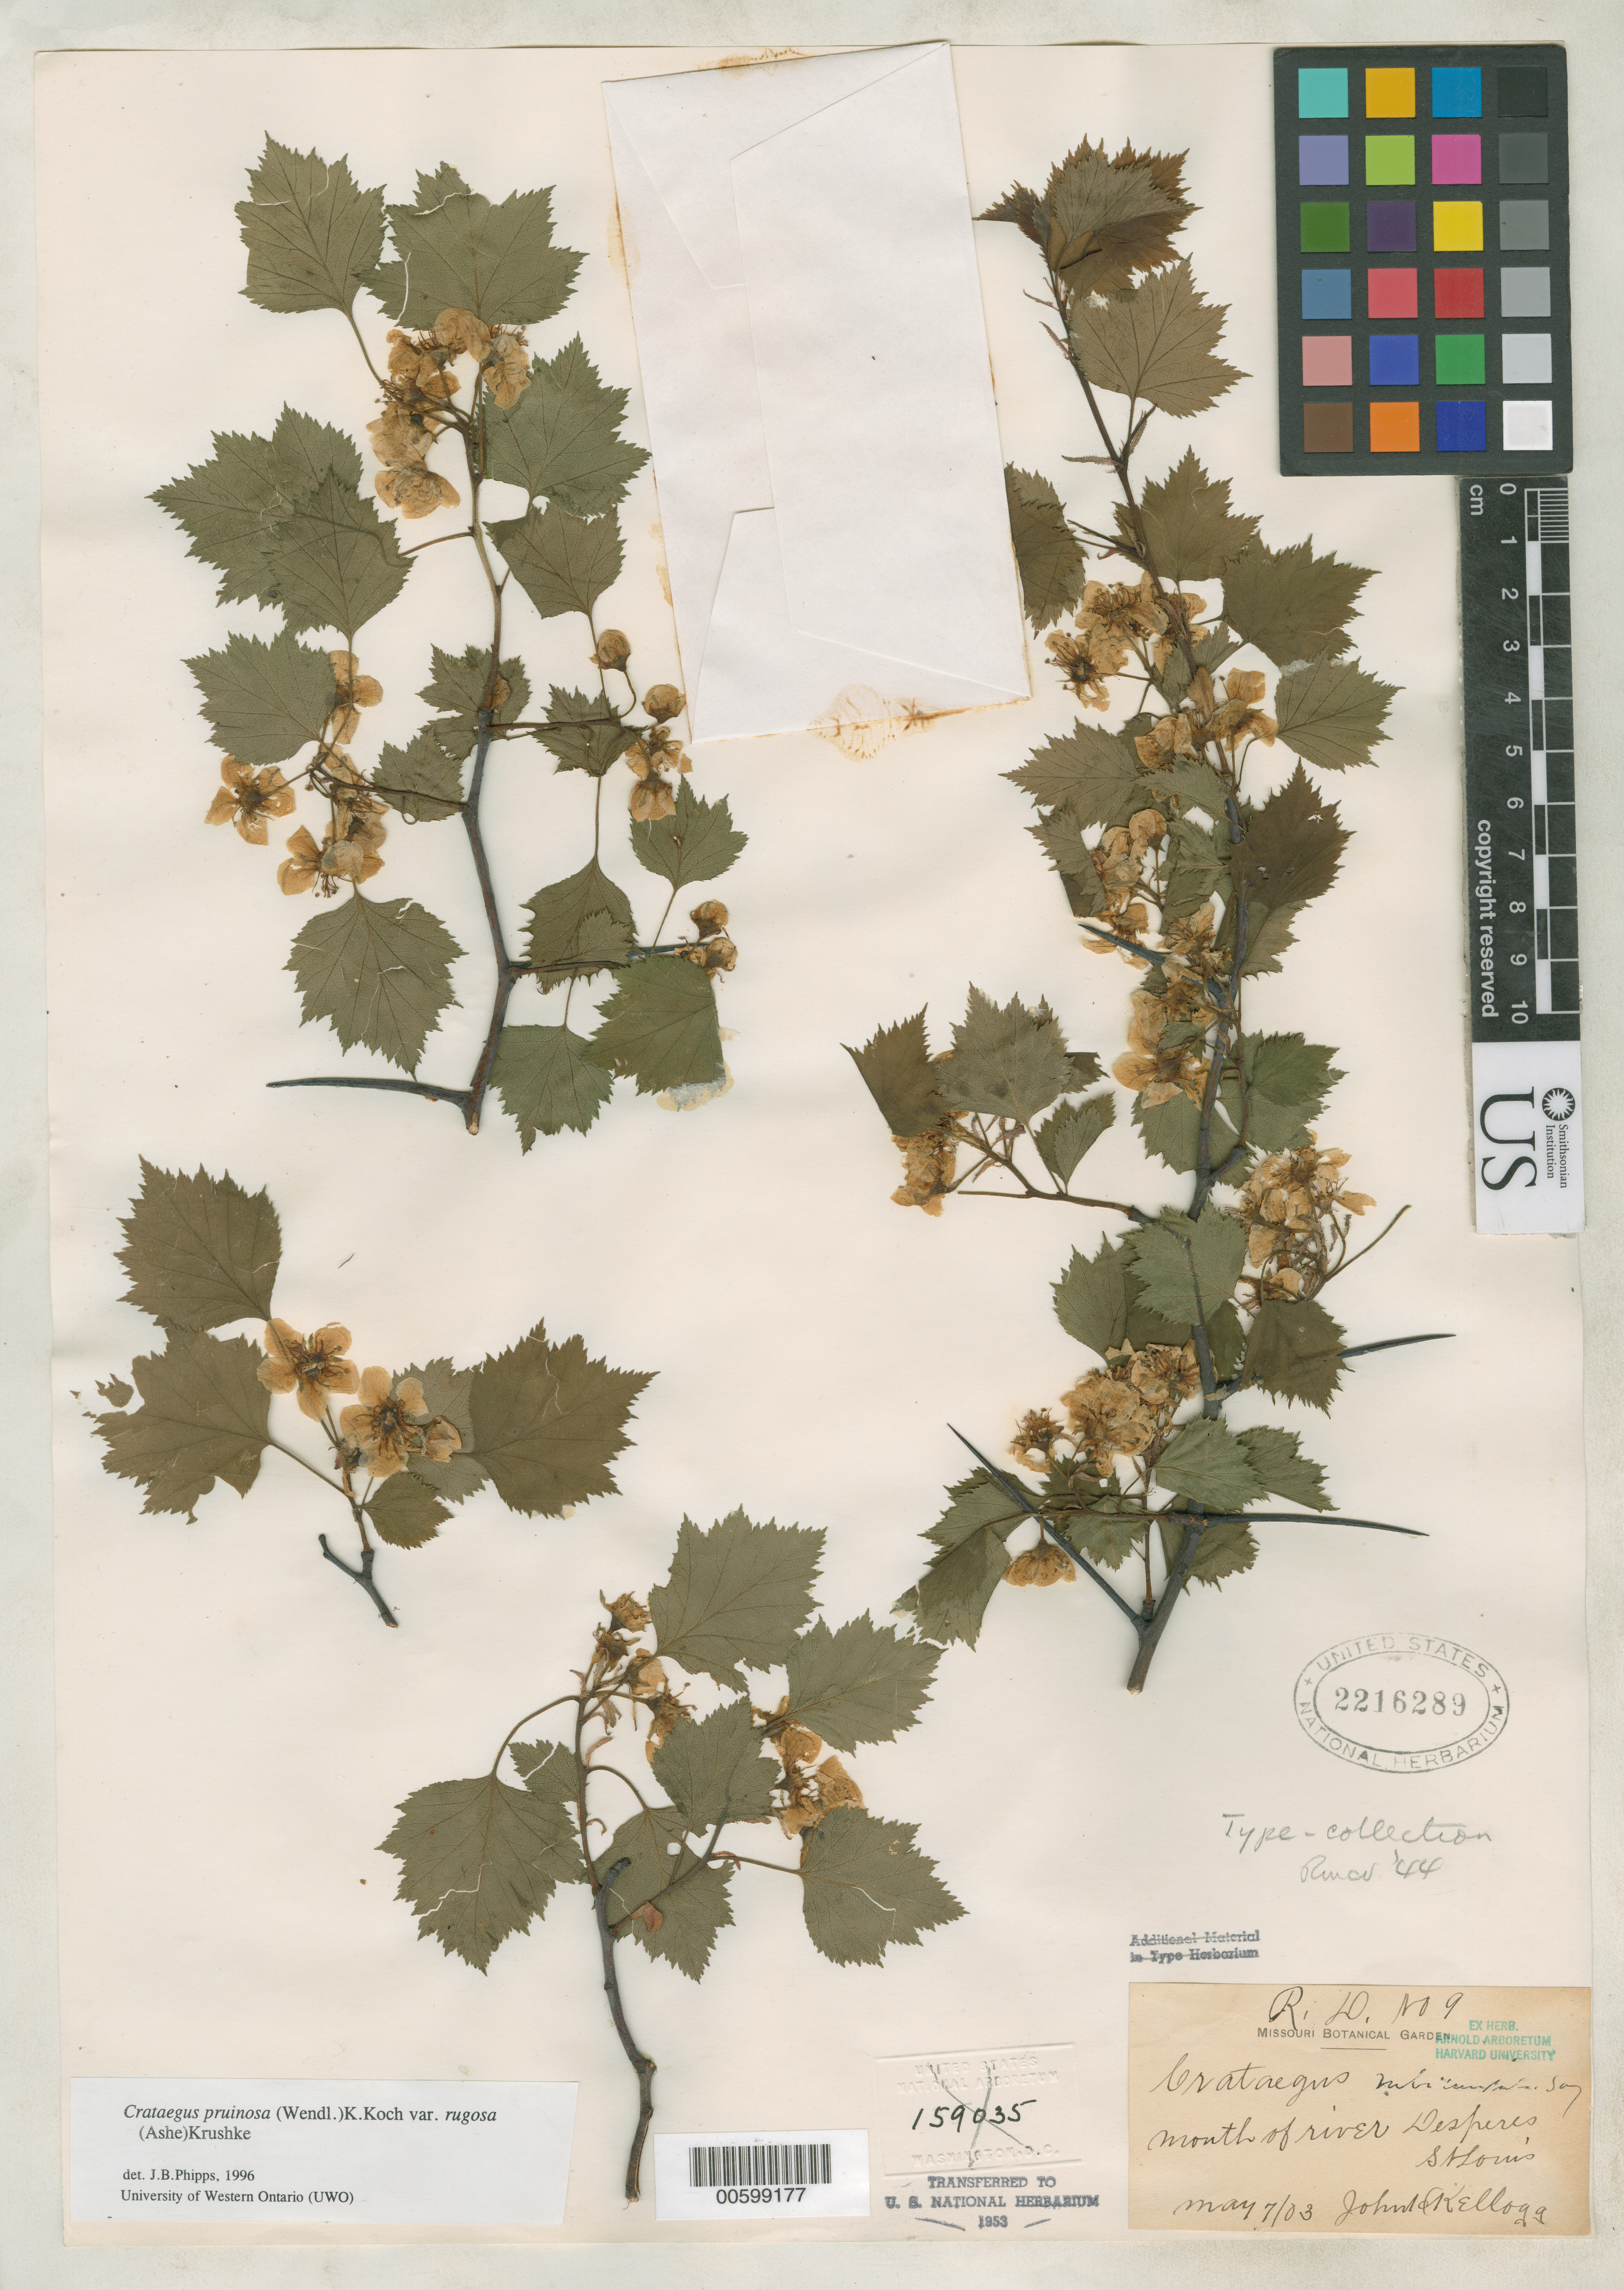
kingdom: Plantae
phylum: Tracheophyta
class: Magnoliopsida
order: Rosales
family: Rosaceae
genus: Crataegus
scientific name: Crataegus rubicundula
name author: Sarg.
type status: Isolectotype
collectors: J. H. Kellogg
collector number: R.D. 9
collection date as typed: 07 May 1903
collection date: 1903-05-07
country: United States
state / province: Missouri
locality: Mouth of River Desperes, St. Louis.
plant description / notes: Specimen ex U.S. National Arboretum, transferred to U.S. National Herbarium, 1953.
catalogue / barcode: US 2216289